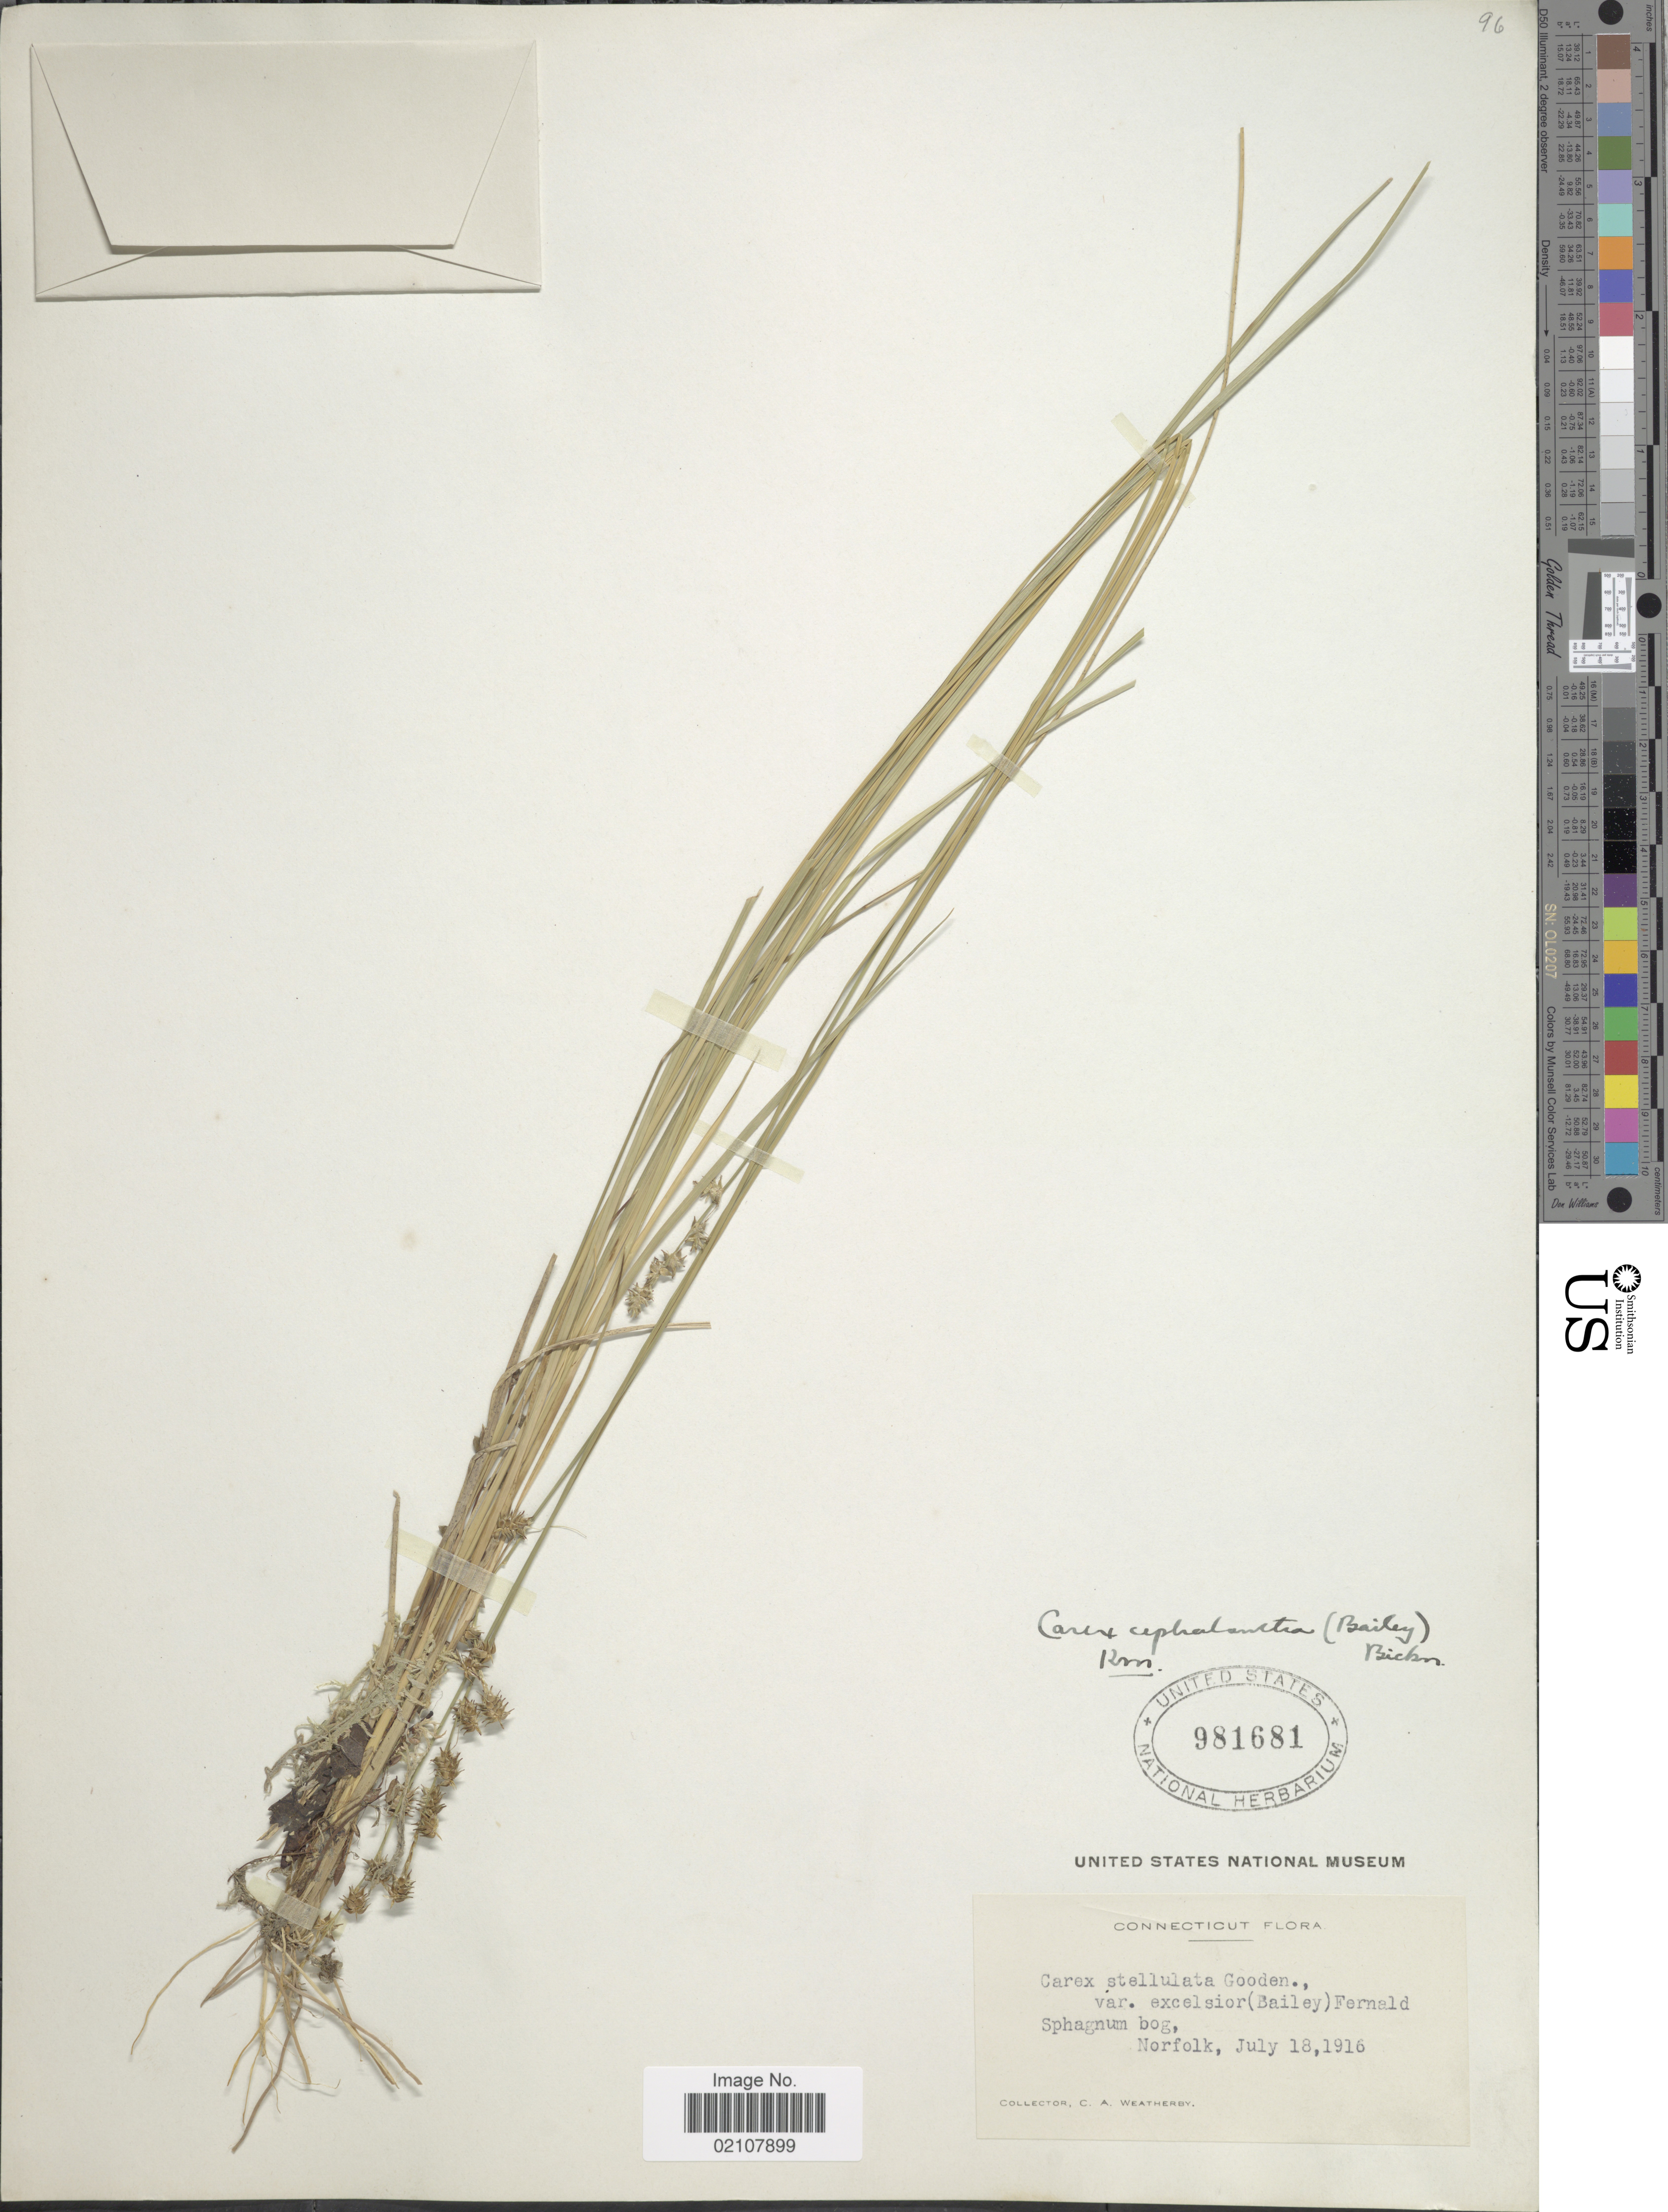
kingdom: Plantae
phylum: Tracheophyta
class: Liliopsida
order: Poales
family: Cyperaceae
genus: Carex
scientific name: Carex echinata subsp. echinata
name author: Murray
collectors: C. A. Weatherby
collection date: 1916-07-18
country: United States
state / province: Connecticut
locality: Sphagnum bog, Norfolk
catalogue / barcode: US 981681